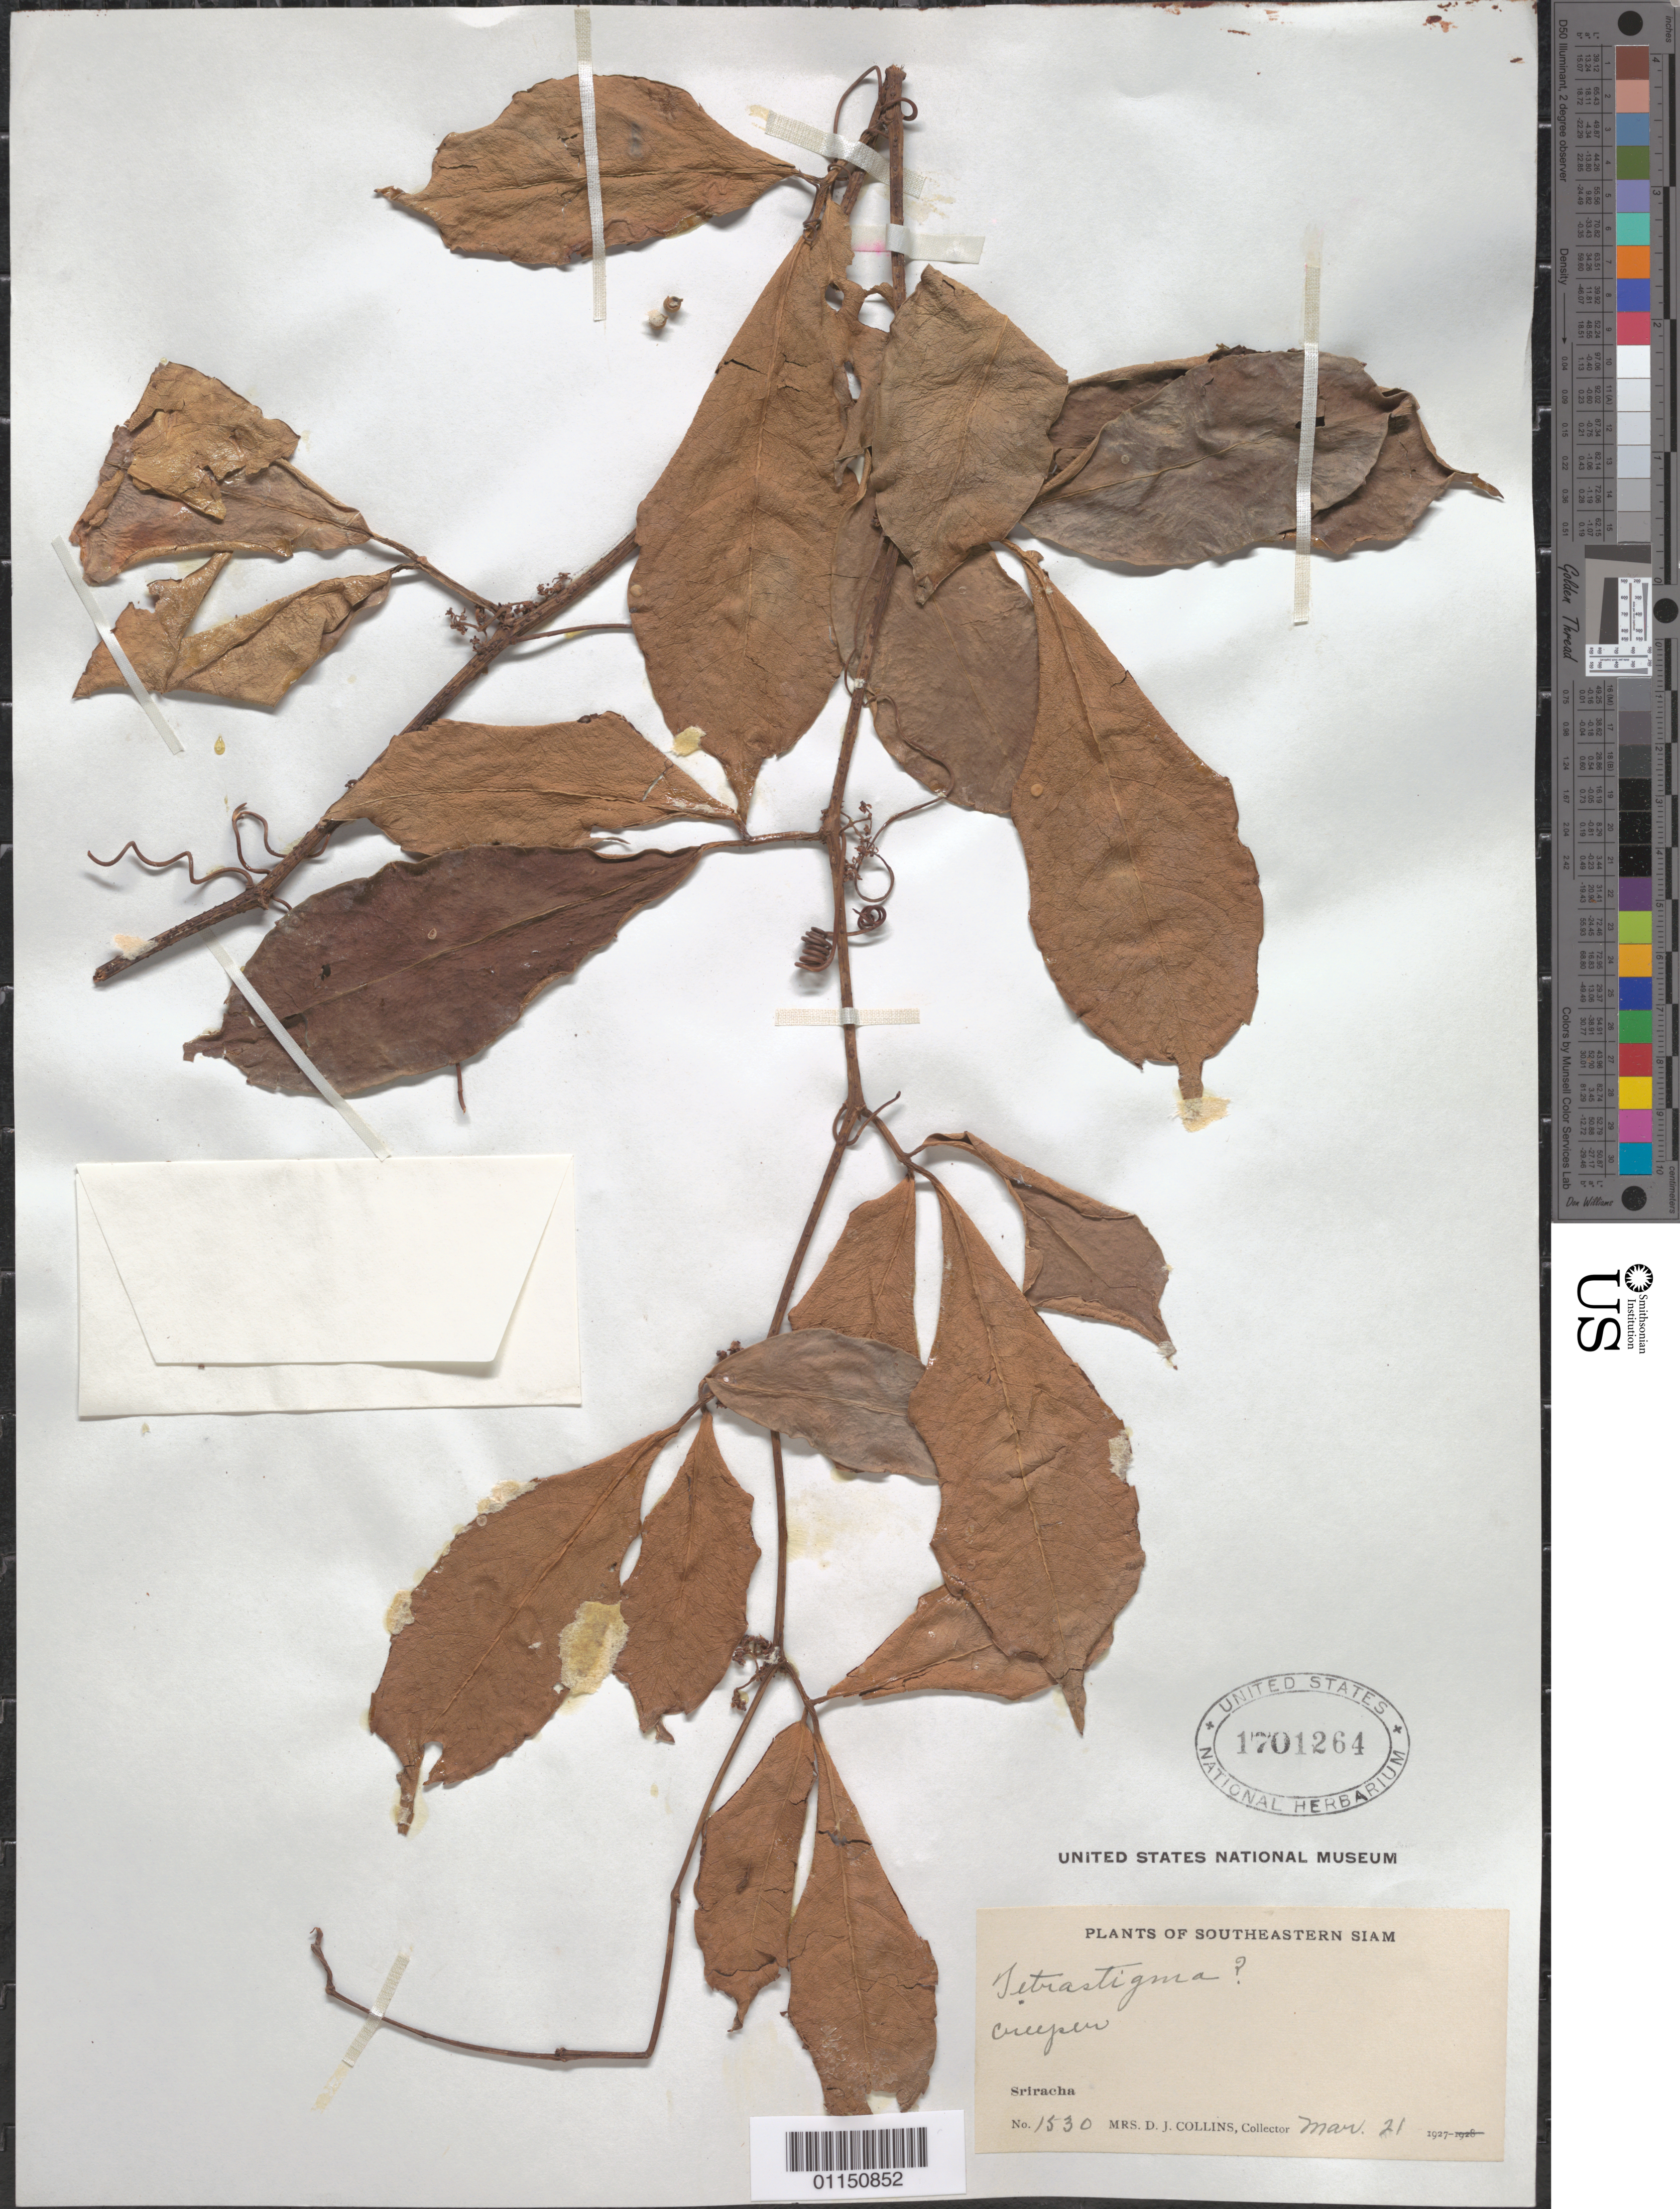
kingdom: Plantae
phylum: Tracheophyta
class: Magnoliopsida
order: Vitales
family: Vitaceae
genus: Tetrastigma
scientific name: Tetrastigma sp.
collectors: Mrs. D. J. Collins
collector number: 1530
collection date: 1927-03-21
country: Thailand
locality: Sriracha.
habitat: Creeper.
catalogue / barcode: US 1701264